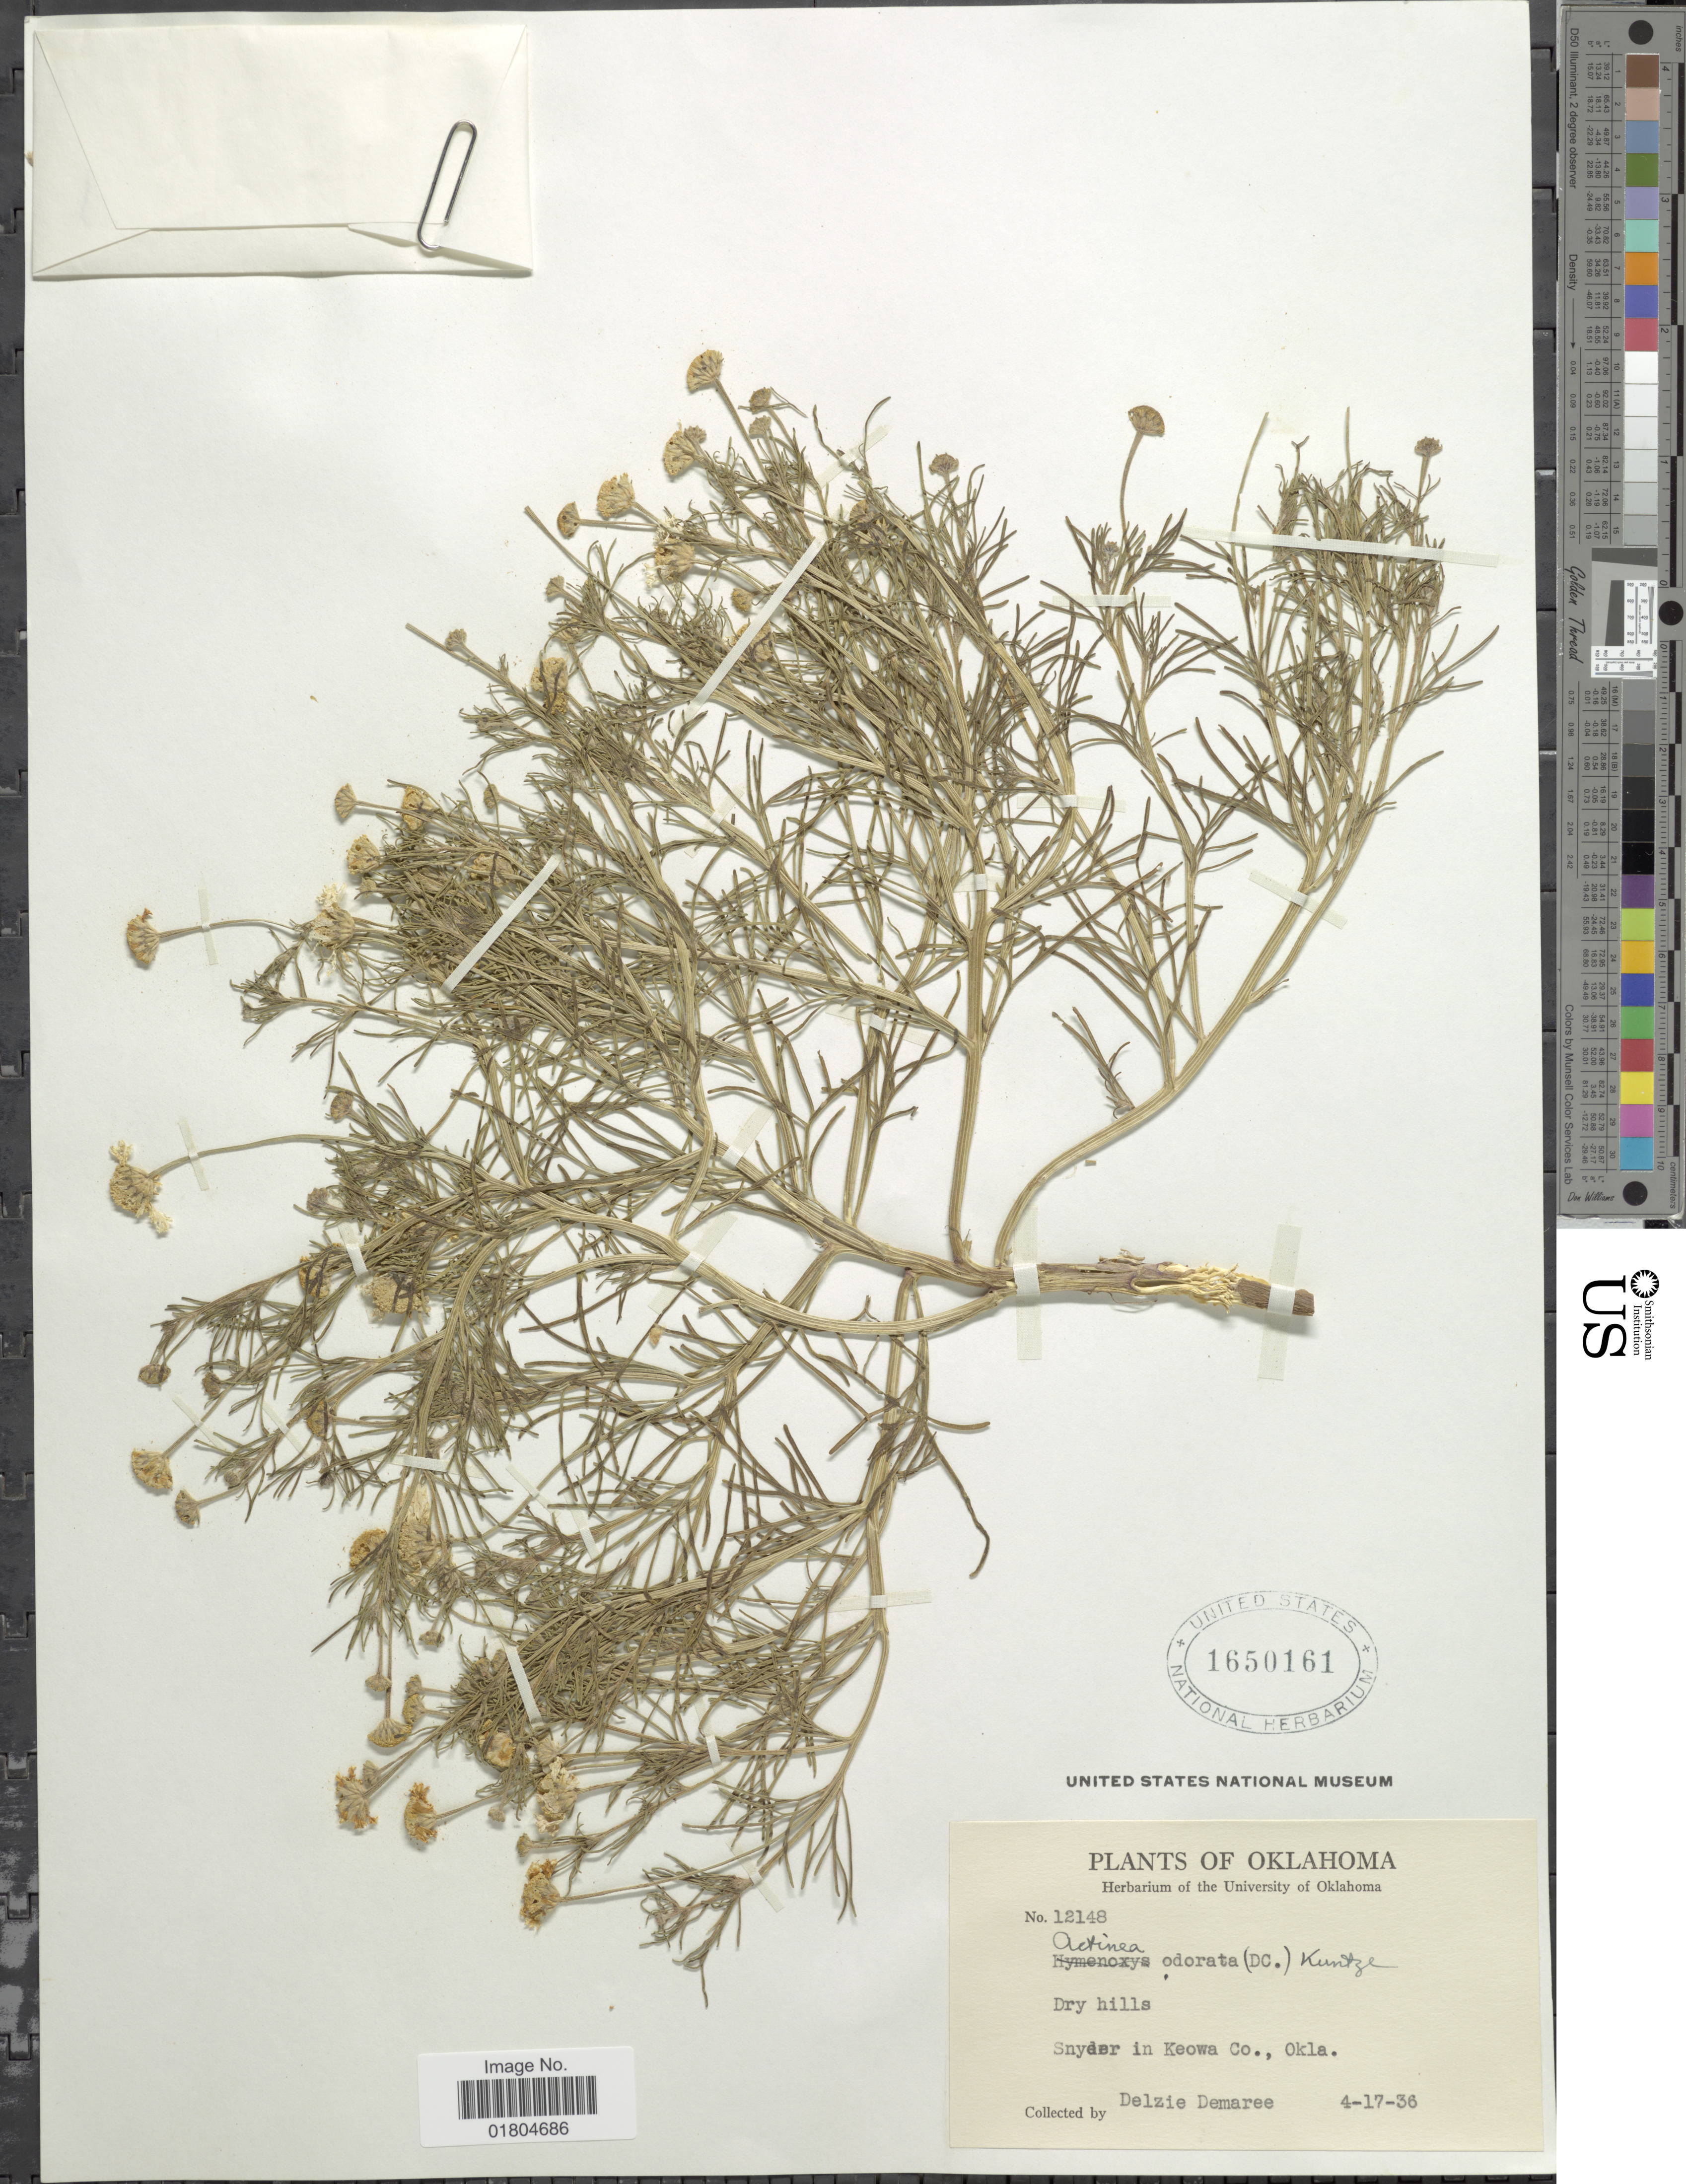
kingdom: Plantae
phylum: Tracheophyta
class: Magnoliopsida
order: Asterales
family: Asteraceae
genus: Hymenoxys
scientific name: Hymenoxys odorata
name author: DC.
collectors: D. Demaree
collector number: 12148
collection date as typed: Transcribed d/m/y: 17/4/36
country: United States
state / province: Oklahoma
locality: Snyder in Keowa Co.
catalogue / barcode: US 1650161